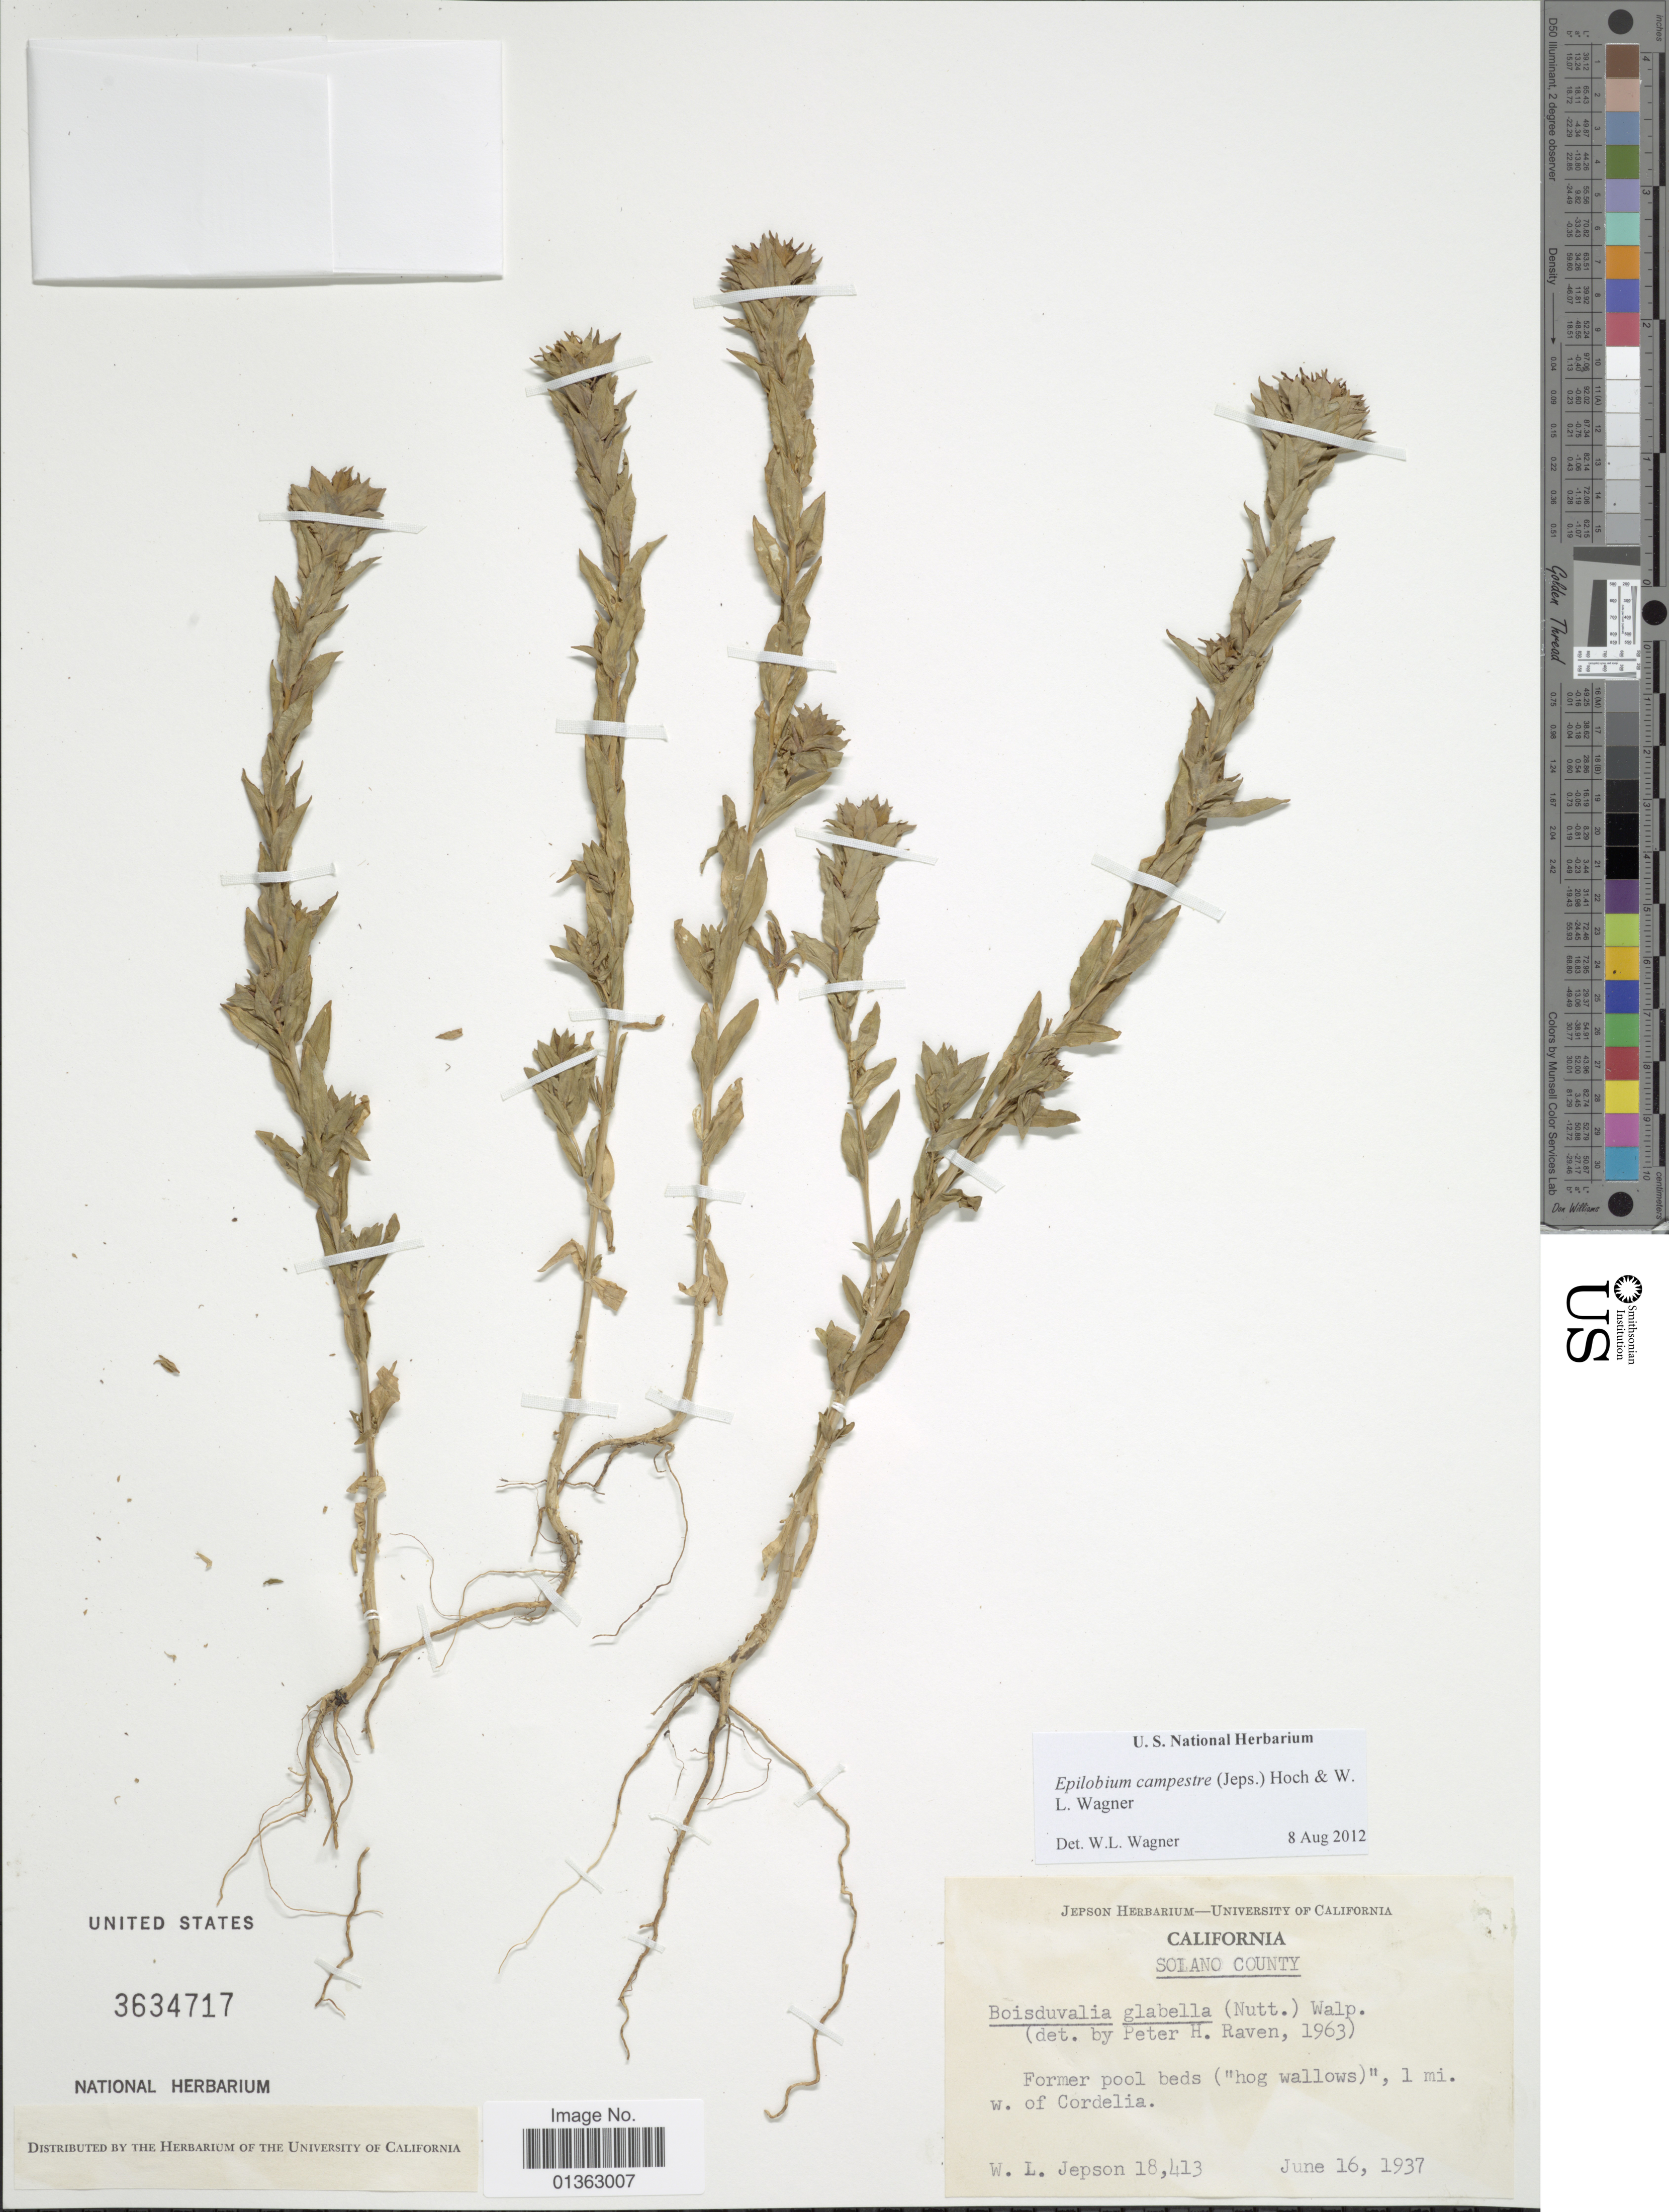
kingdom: Plantae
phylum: Tracheophyta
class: Magnoliopsida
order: Myrtales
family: Onagraceae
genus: Epilobium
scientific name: Epilobium campestre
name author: (Jeps.) Hoch & W.L. Wagner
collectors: W. L. Jepson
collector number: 18413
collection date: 1937-06-16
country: United States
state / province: California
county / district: Solano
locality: Solano County. Former pool beds ("hog wallows"), 1 mi. w. of Cordelia.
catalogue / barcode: US 3634717